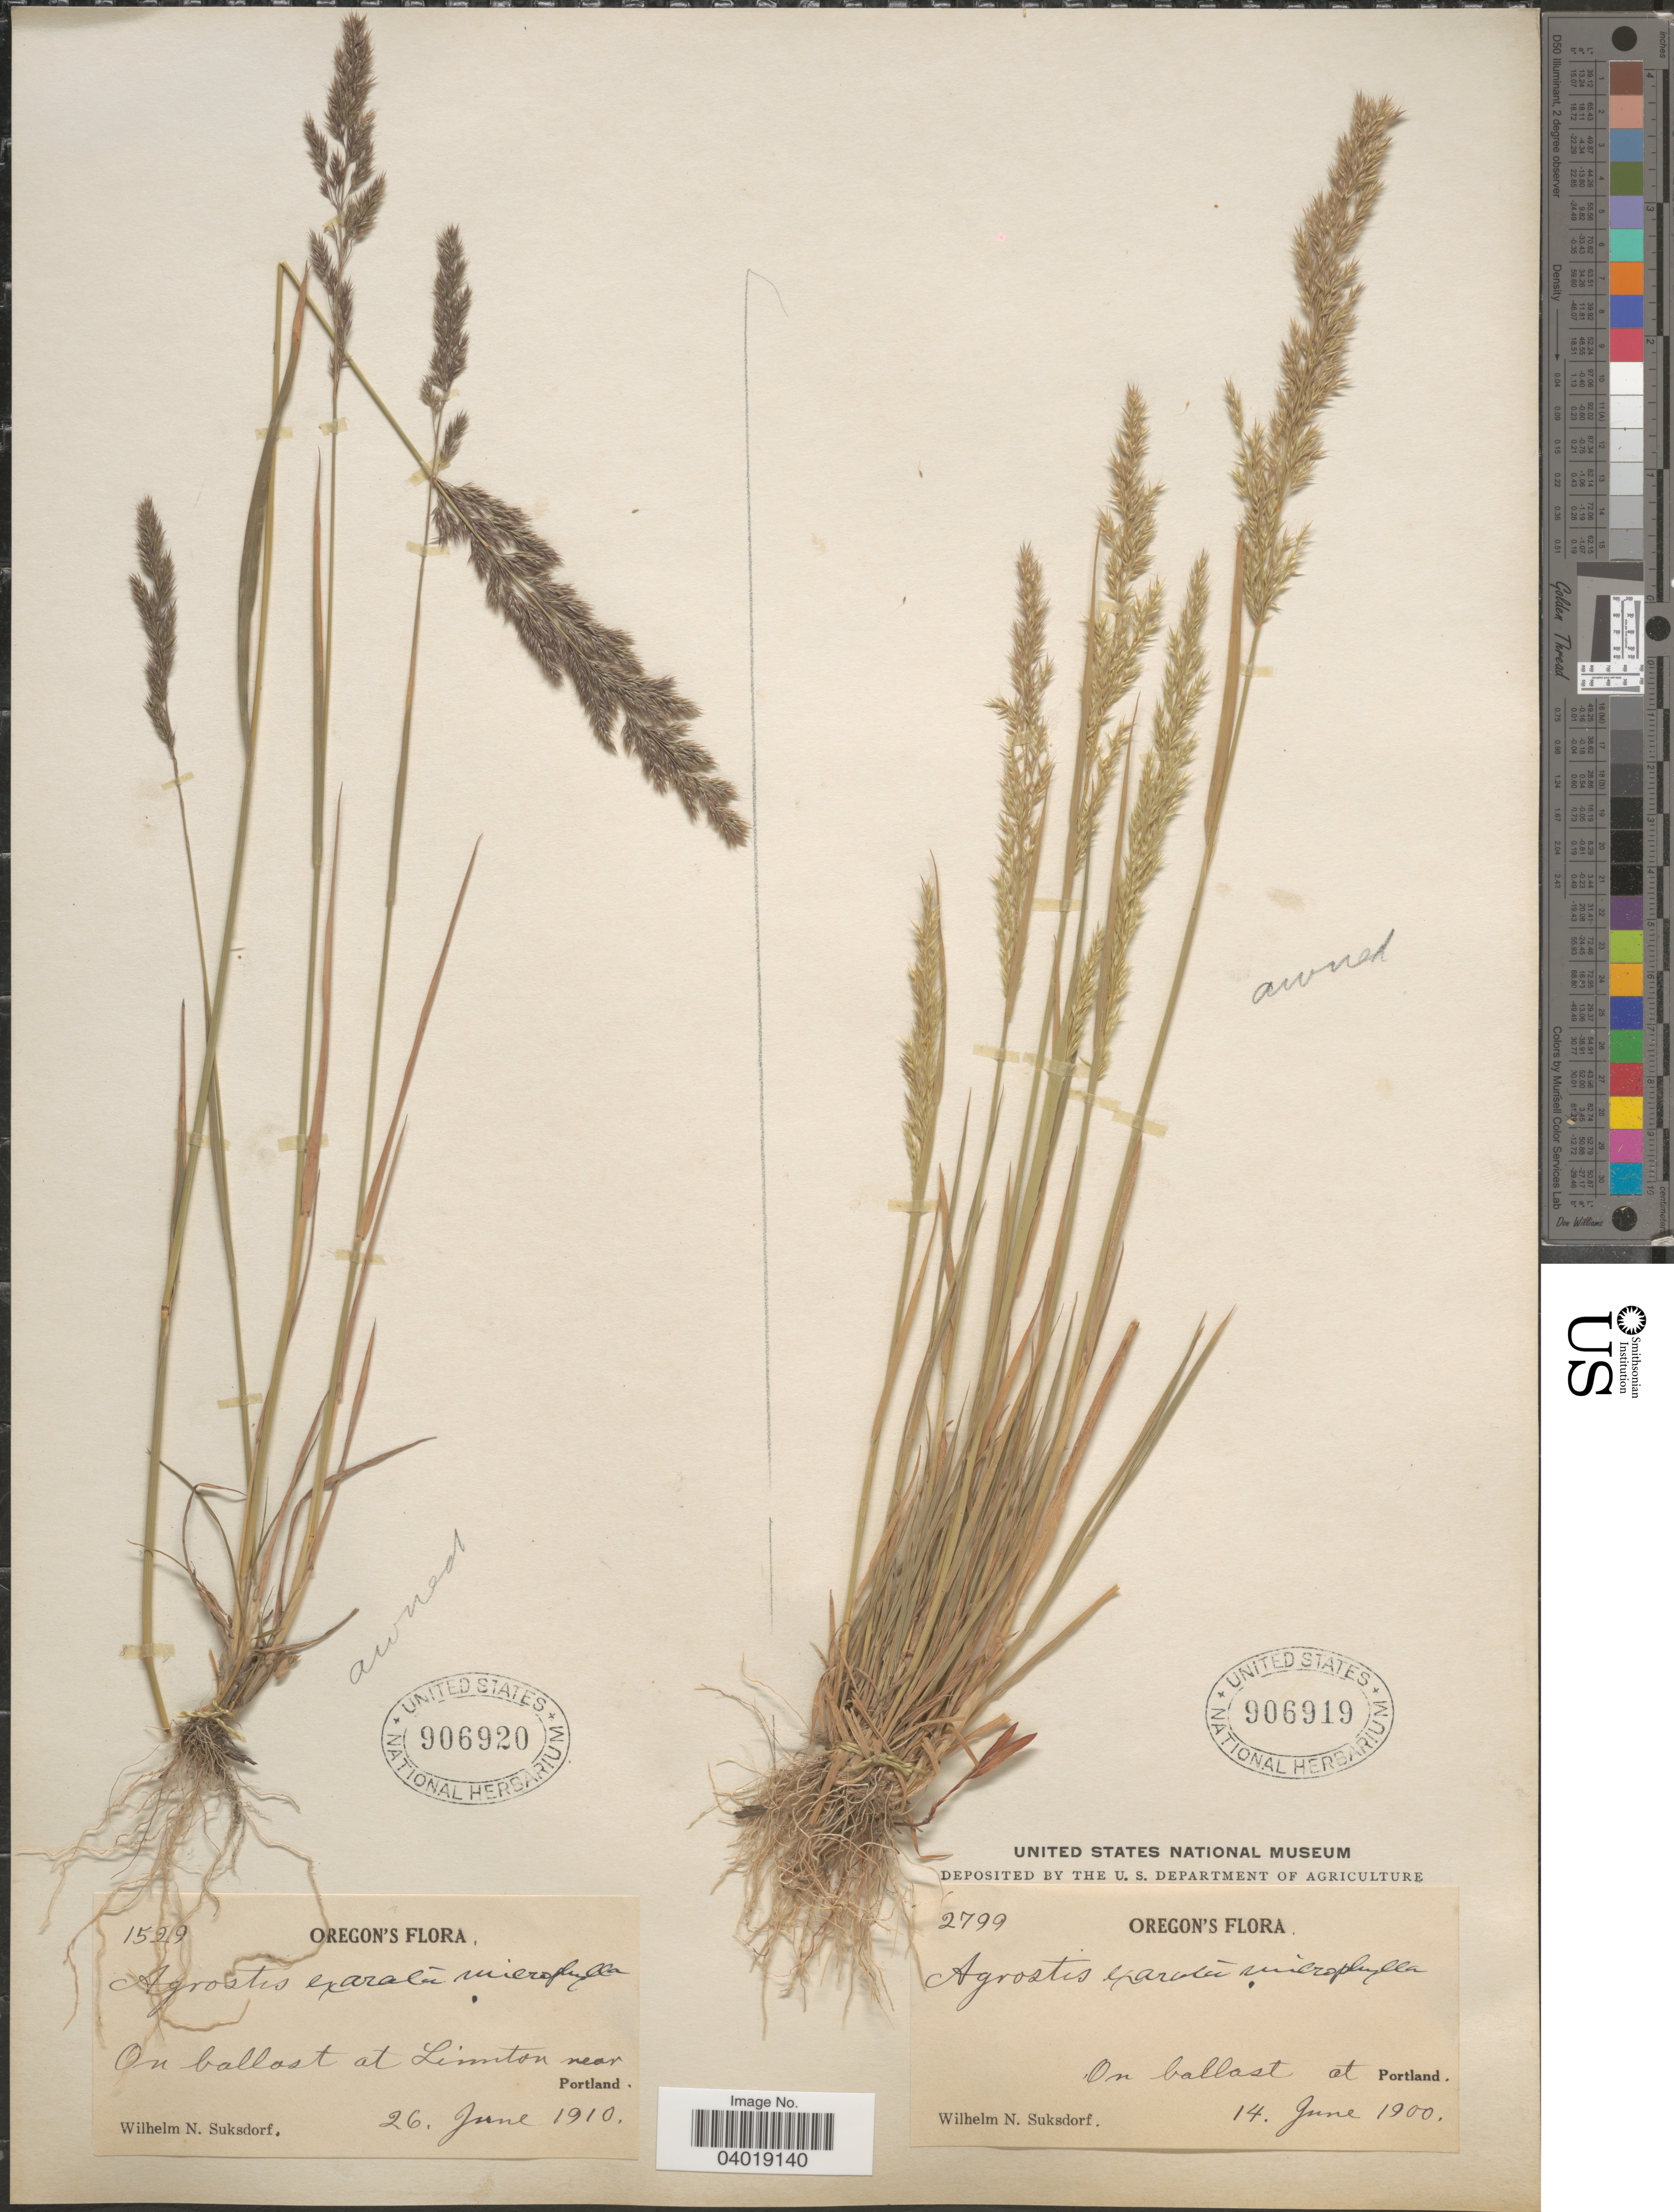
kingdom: Plantae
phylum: Tracheophyta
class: Liliopsida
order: Poales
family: Poaceae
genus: Agrostis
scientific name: Agrostis exarata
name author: Trin.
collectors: W. N. Suksdorf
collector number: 1529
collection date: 1910-06-26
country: United States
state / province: Oregon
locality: On ballast on Linnton near Portland.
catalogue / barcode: US 906920